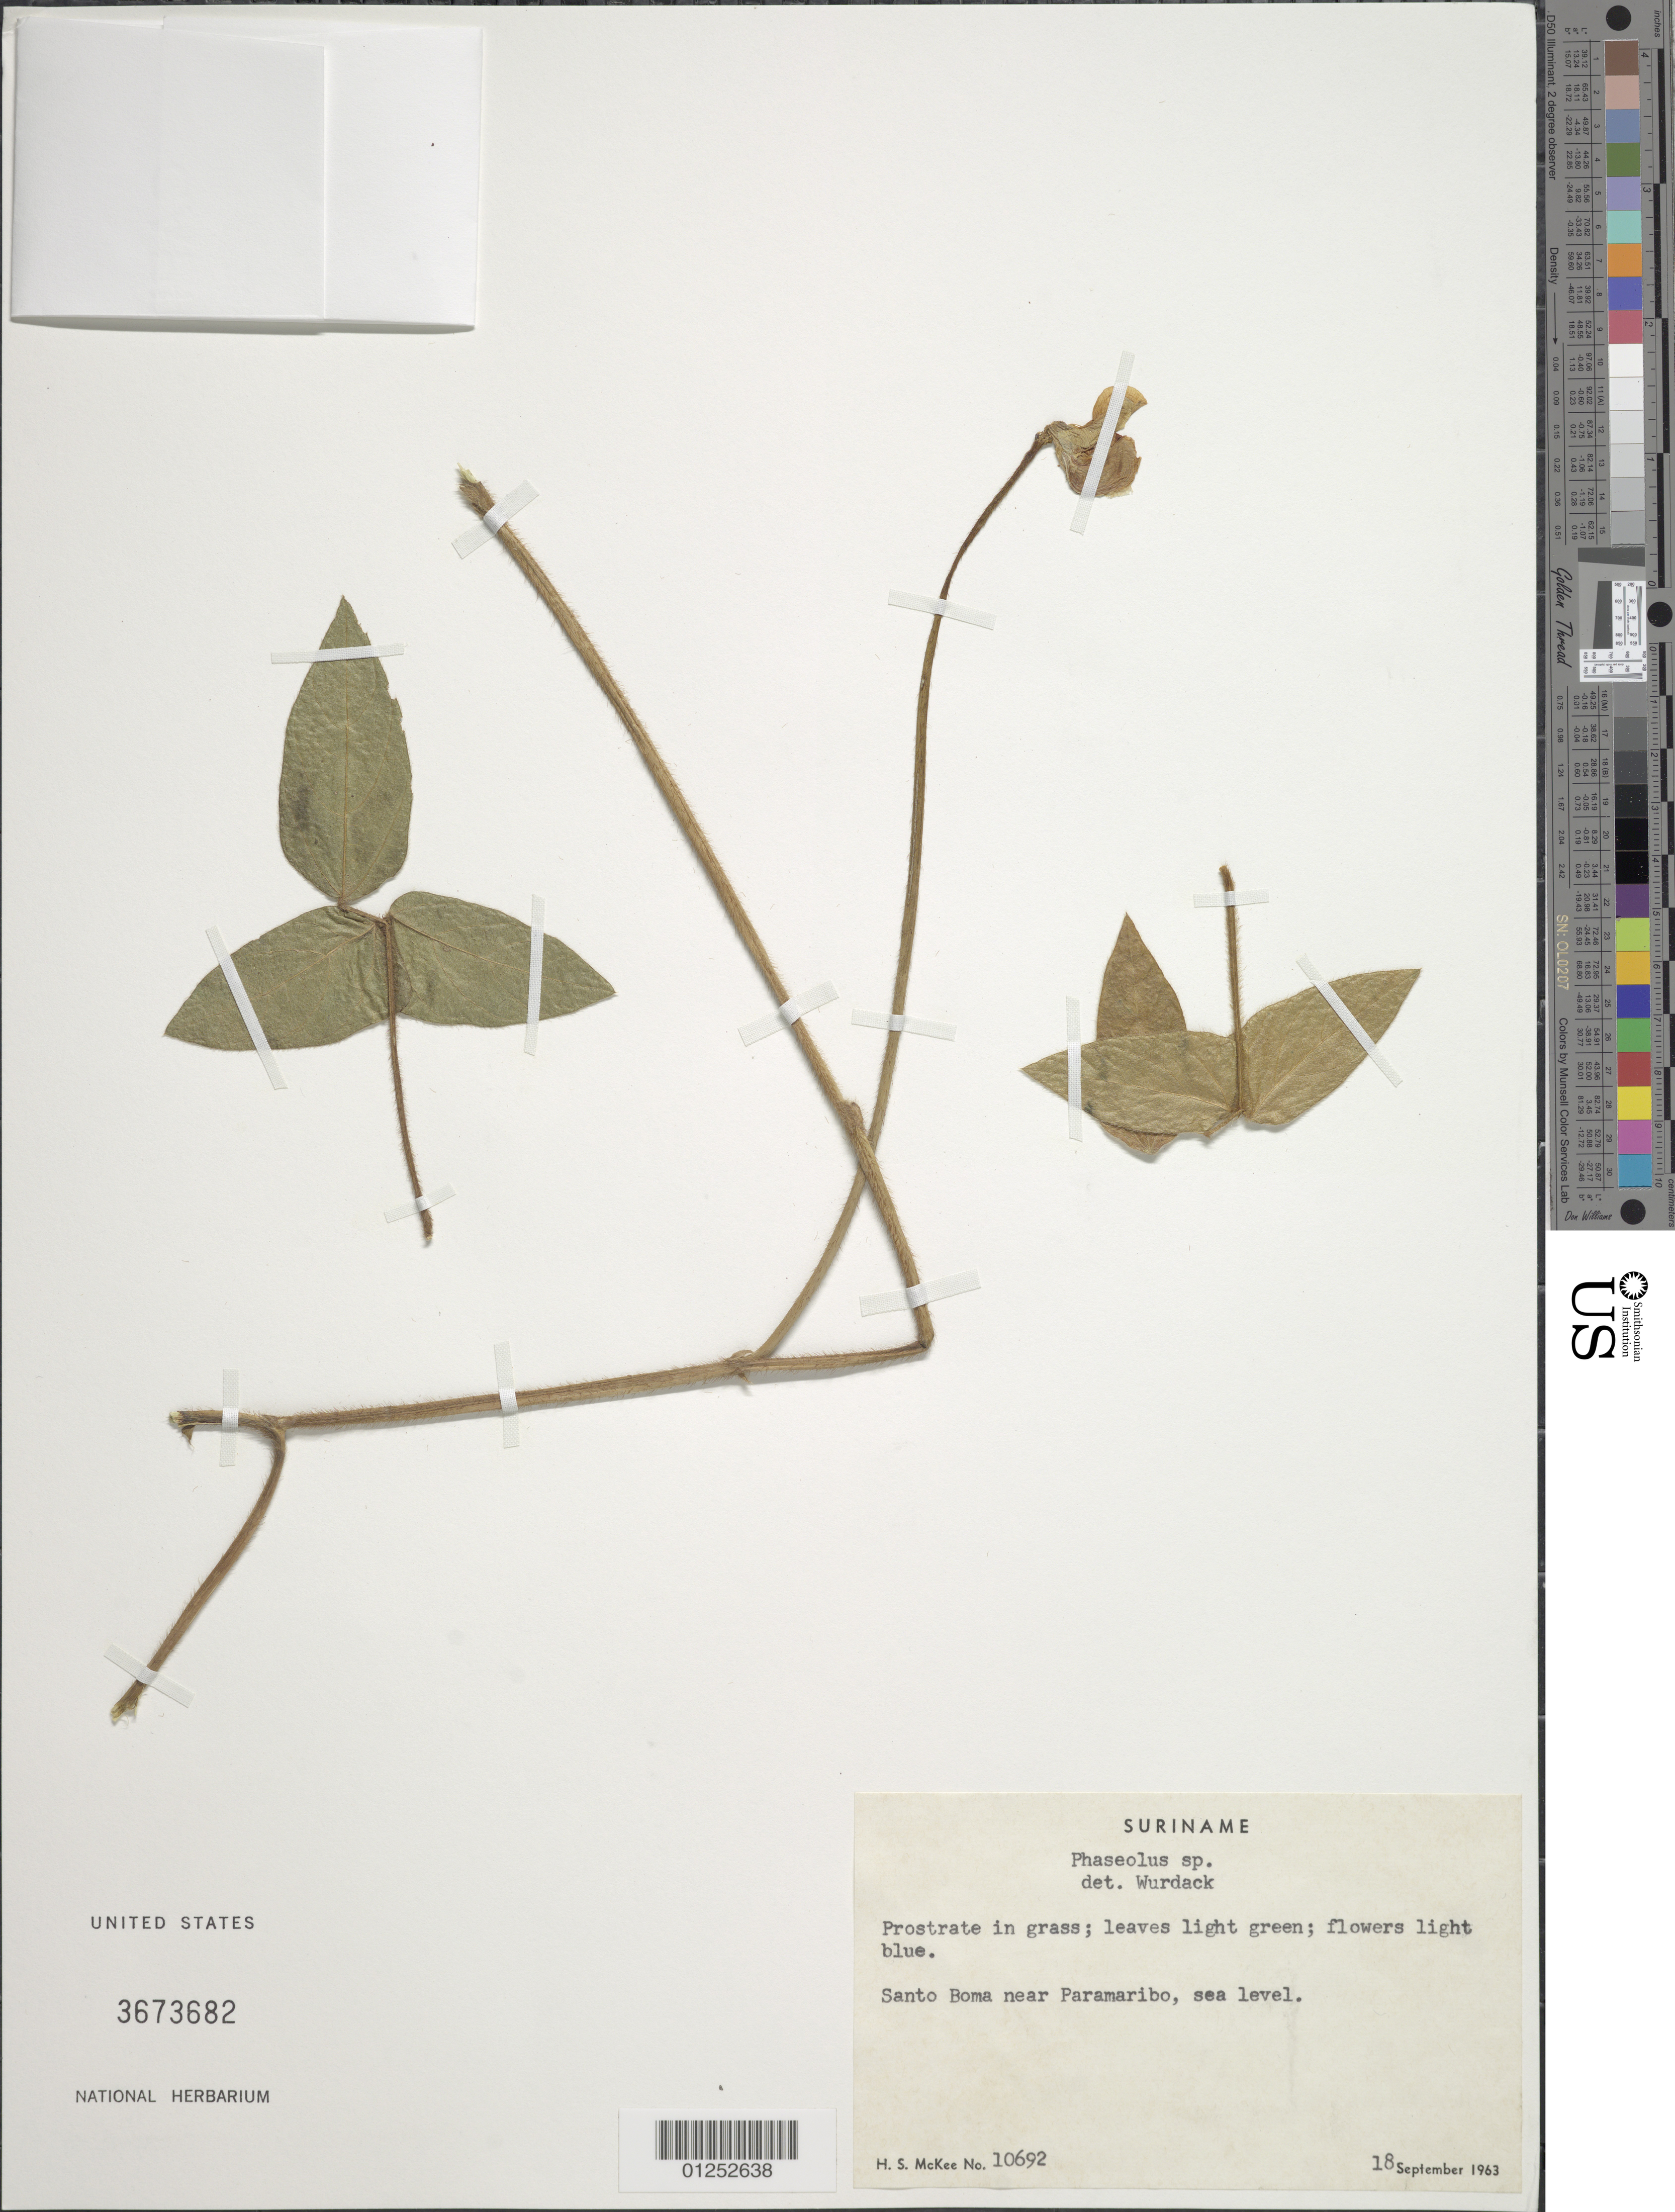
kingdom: Plantae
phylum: Tracheophyta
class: Magnoliopsida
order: Fabales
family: Fabaceae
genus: Phaseolus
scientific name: Phaseolus sp.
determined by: Wurdack, John J., (US), US (UNITED STATES)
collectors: H. S. McKee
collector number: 10692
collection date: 1963-09-18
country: Suriname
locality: Santo Boma near Paramaribo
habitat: In grass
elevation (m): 0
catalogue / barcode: US 3673682